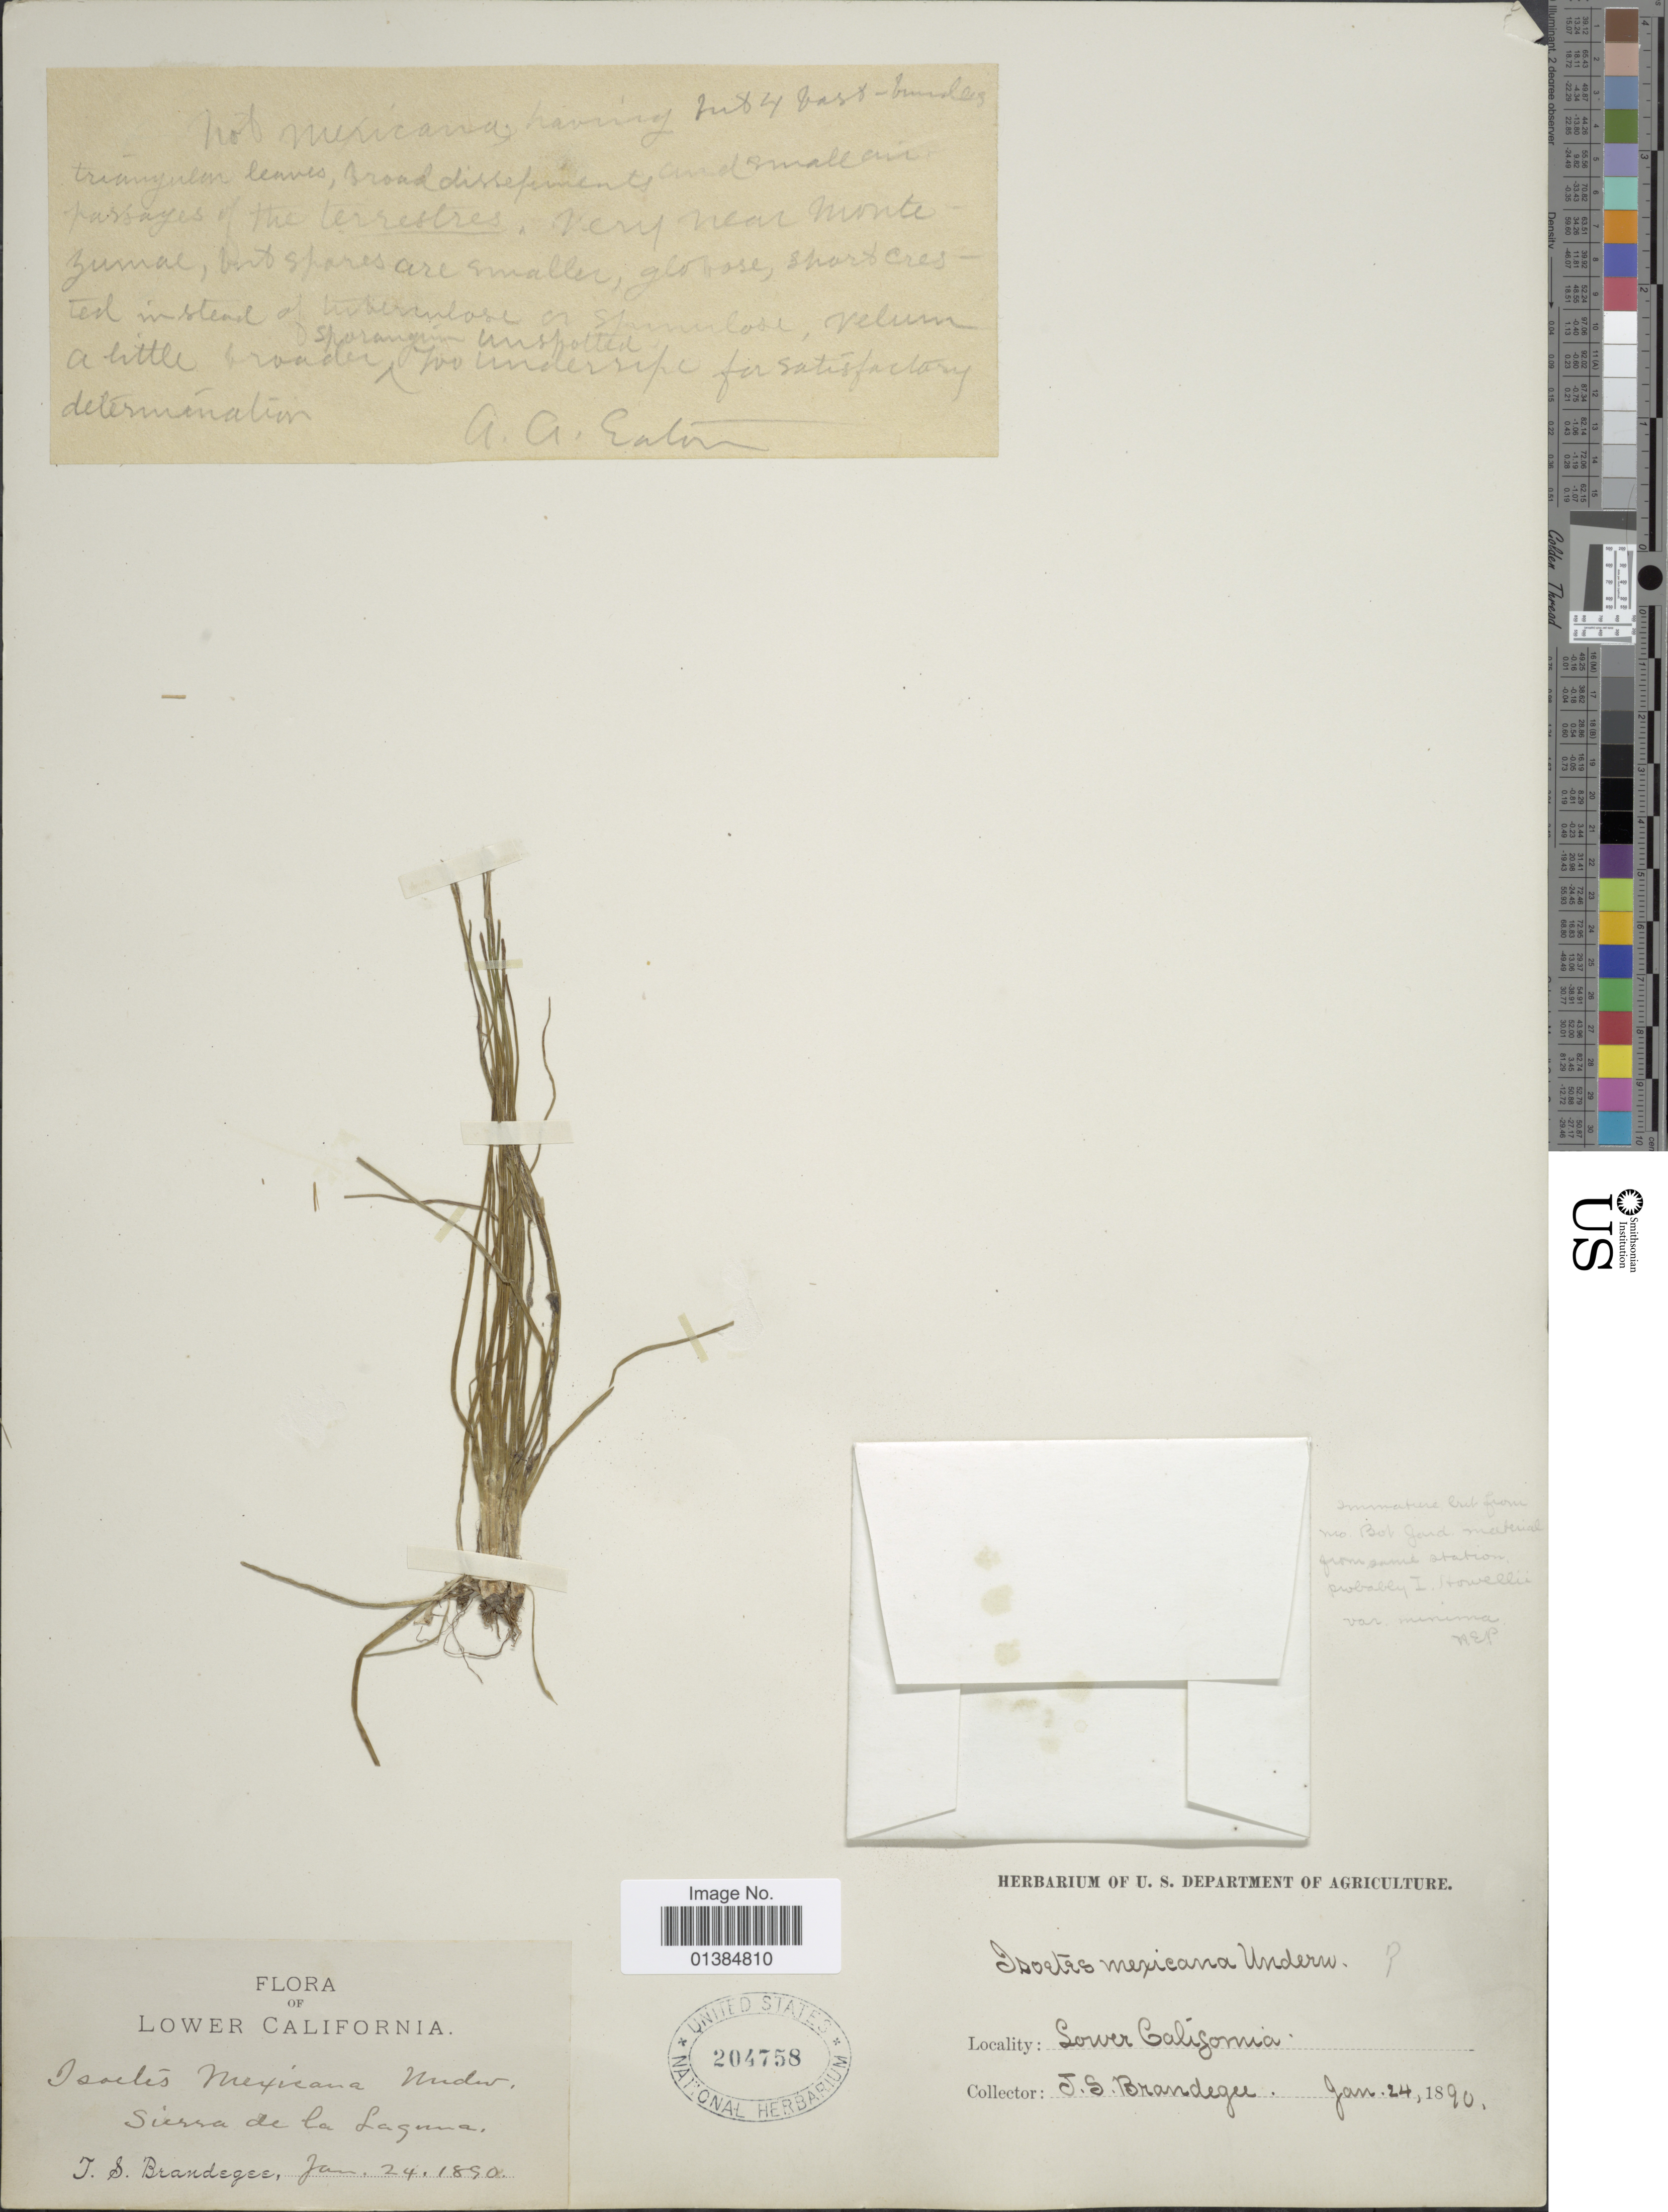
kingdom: Plantae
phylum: Tracheophyta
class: Lycopodiopsida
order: Isoetales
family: Isoetaceae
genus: Isoetes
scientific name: Isoetes howellii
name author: Engelm.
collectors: J. S. Brandegee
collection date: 1890-01-24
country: Mexico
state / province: Baja California Sur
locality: Flora of Lower California. Sierra de la Laguna.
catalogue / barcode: US 204758